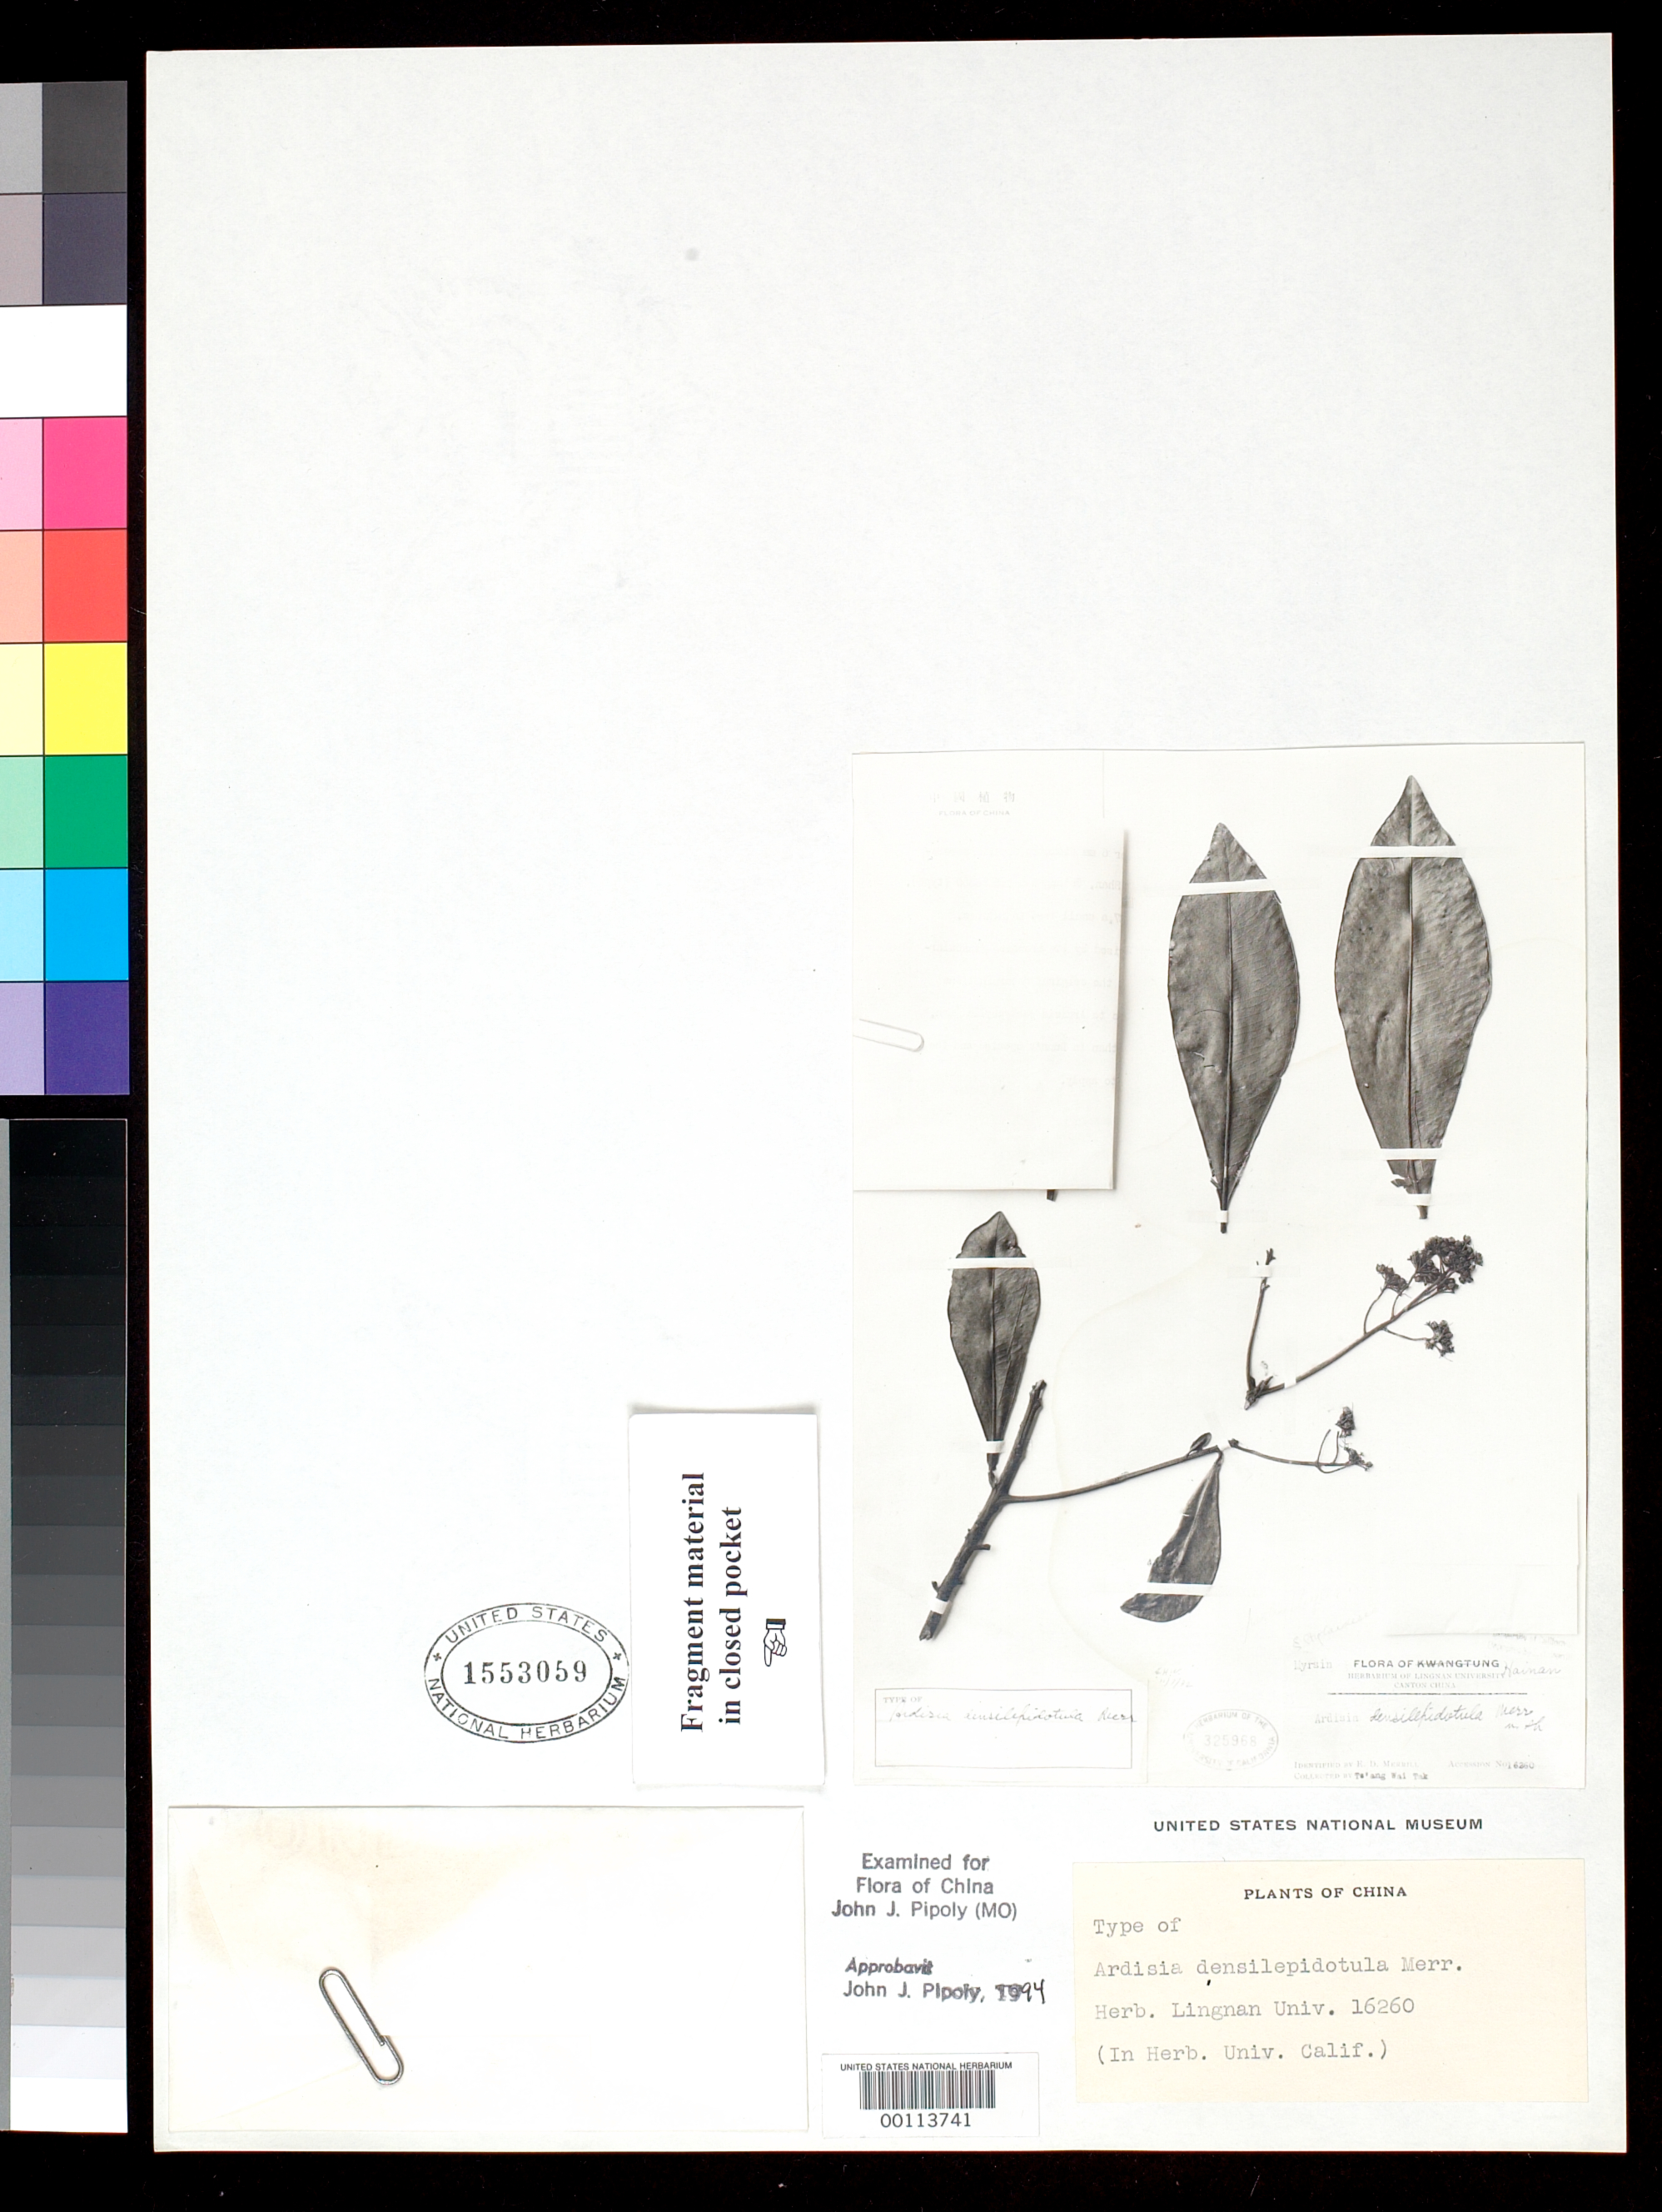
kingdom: Plantae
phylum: Tracheophyta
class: Magnoliopsida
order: Ericales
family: Primulaceae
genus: Ardisia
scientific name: Ardisia densilepidotula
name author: Merr.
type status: Isotype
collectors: W. T. Tsang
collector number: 16260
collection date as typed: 03 Sep 1927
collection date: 1927-09-03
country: China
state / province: Hainan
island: Hainan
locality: Sha Po Shan and vicinity (Taam-chau District)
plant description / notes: Photograph and fragmentary material of type specimen ex herb. Univ. Calif.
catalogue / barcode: US 1553059